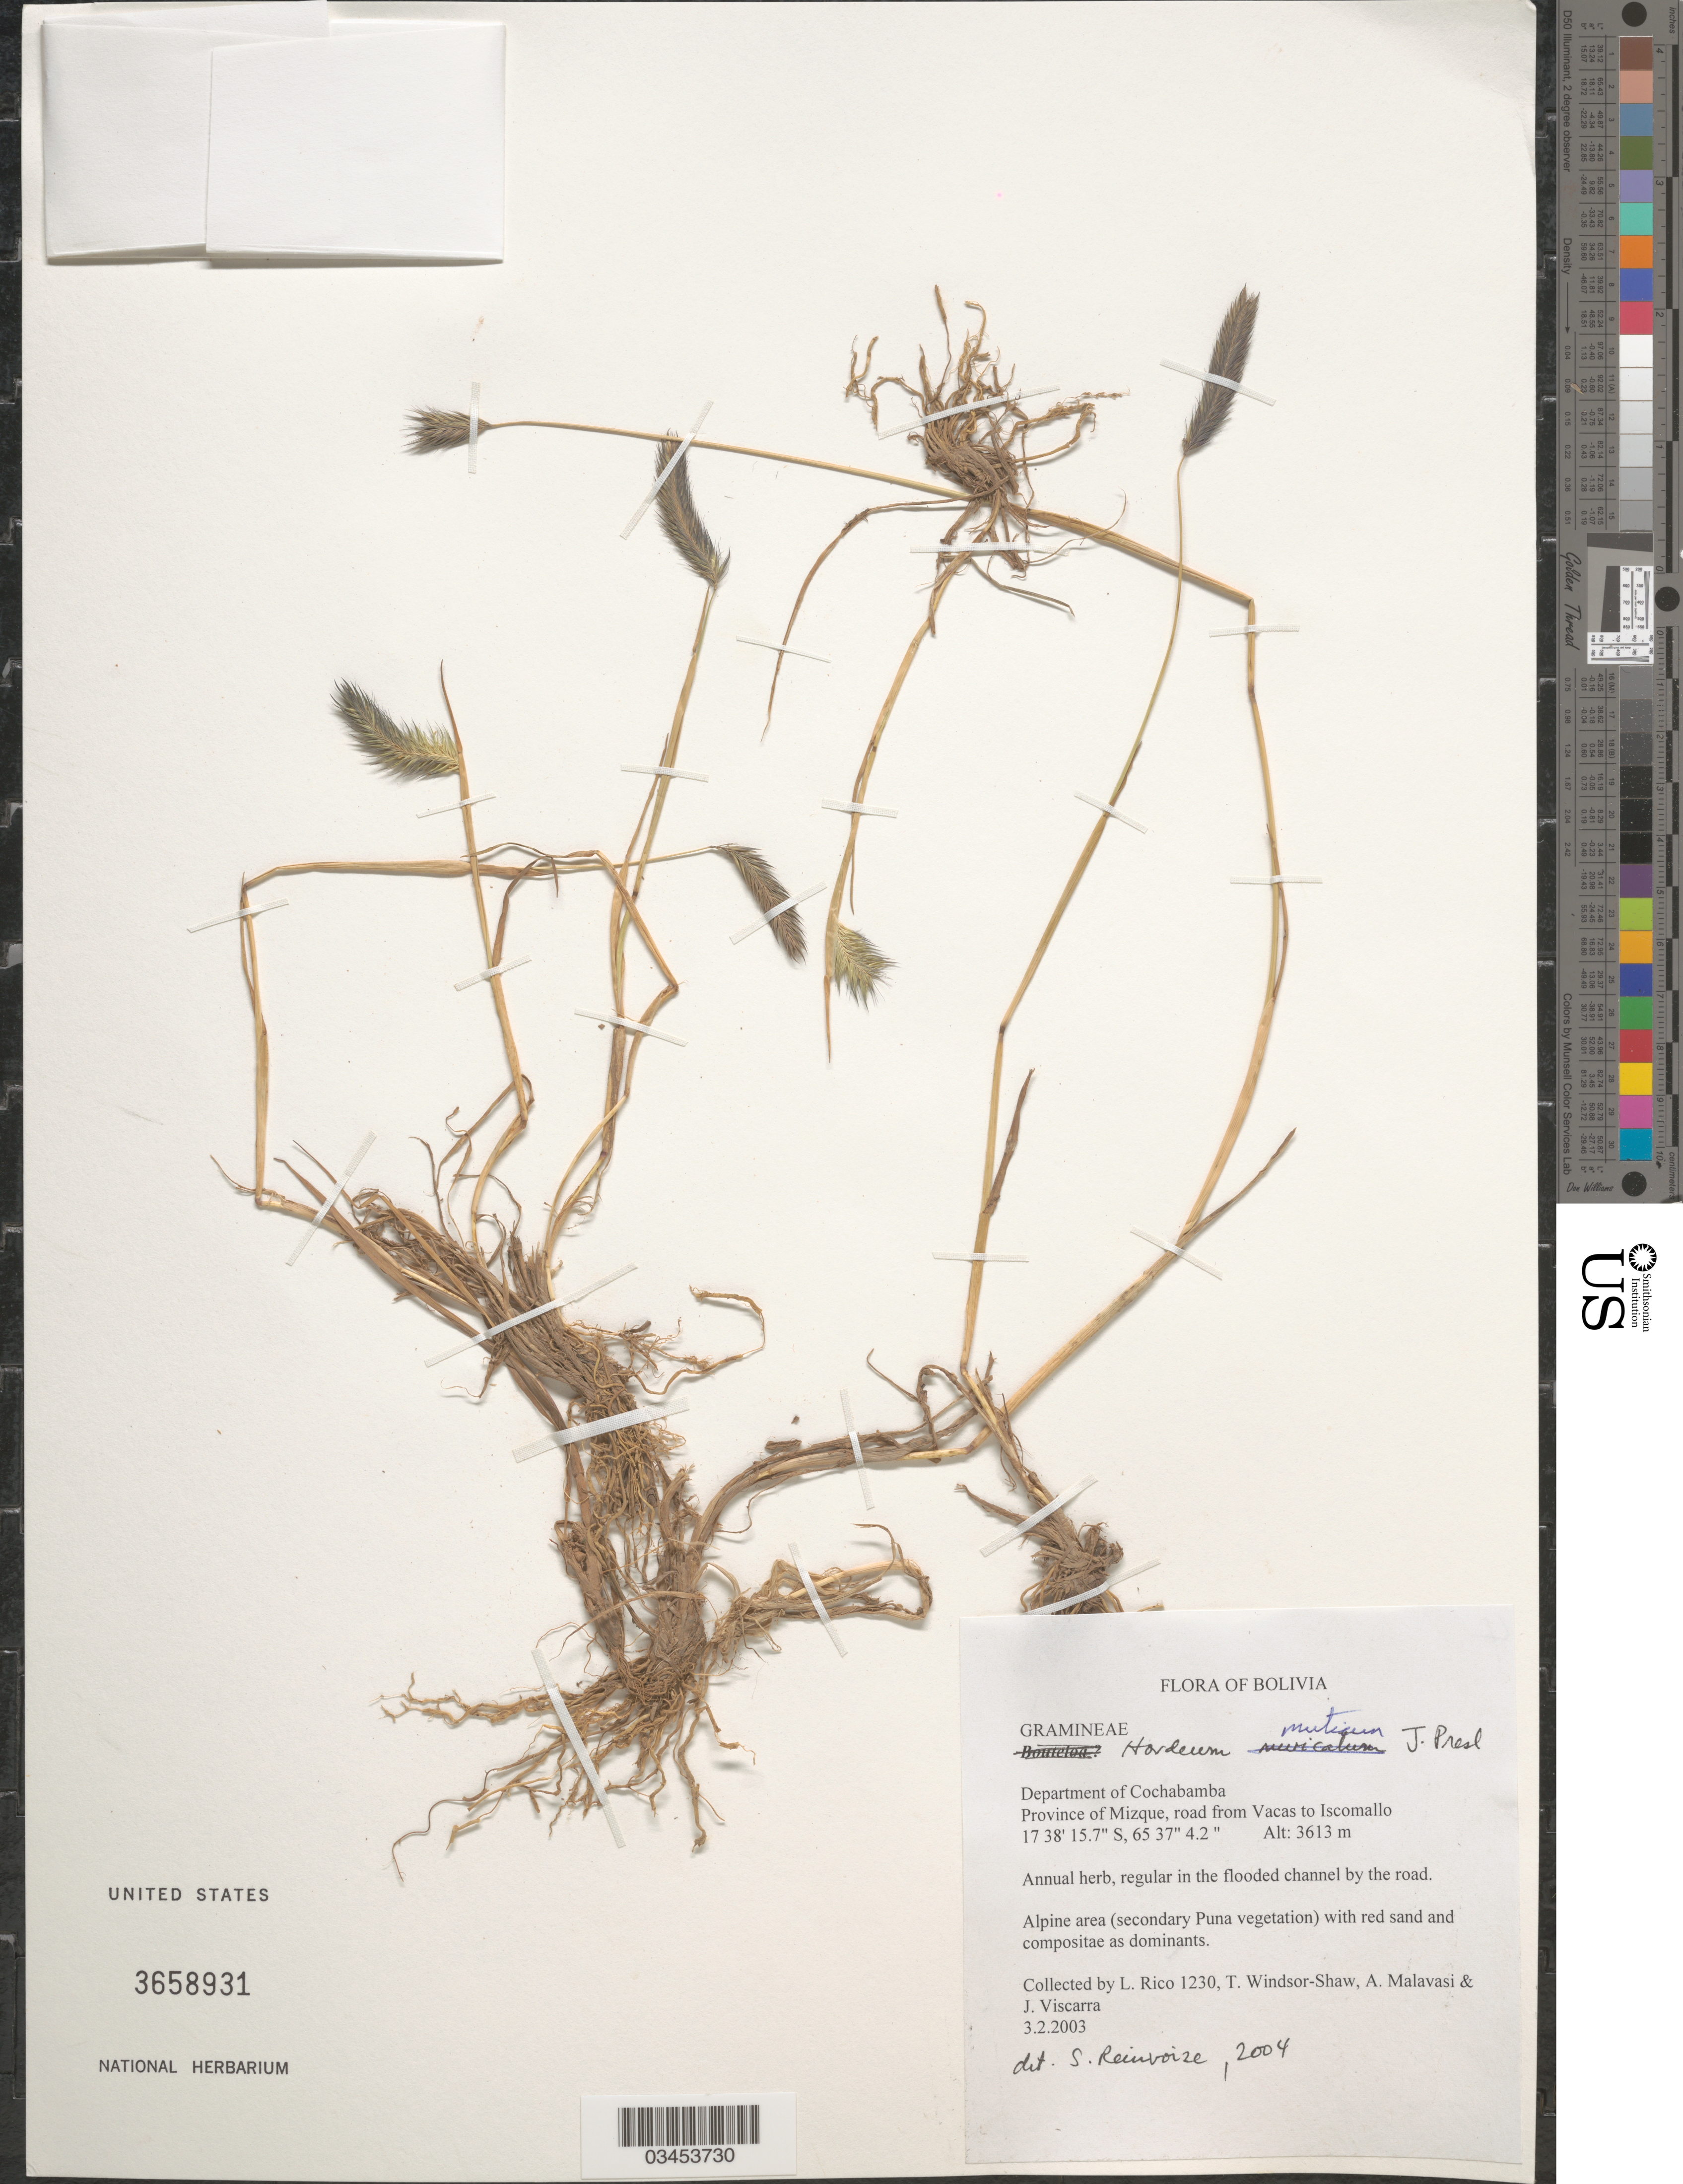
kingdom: Plantae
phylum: Tracheophyta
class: Liliopsida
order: Poales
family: Poaceae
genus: Hordeum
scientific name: Hordeum muticum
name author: J. Presl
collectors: L. Rico, T. Windsor-Shaw, A. Malavasi & J. Viscarra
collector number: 1230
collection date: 2003-02-03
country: Bolivia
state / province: Cochabamba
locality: Department of Cochabamba. Province of Mizque, road from Vacas to Iscomallo.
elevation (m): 3613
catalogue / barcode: US 3658931